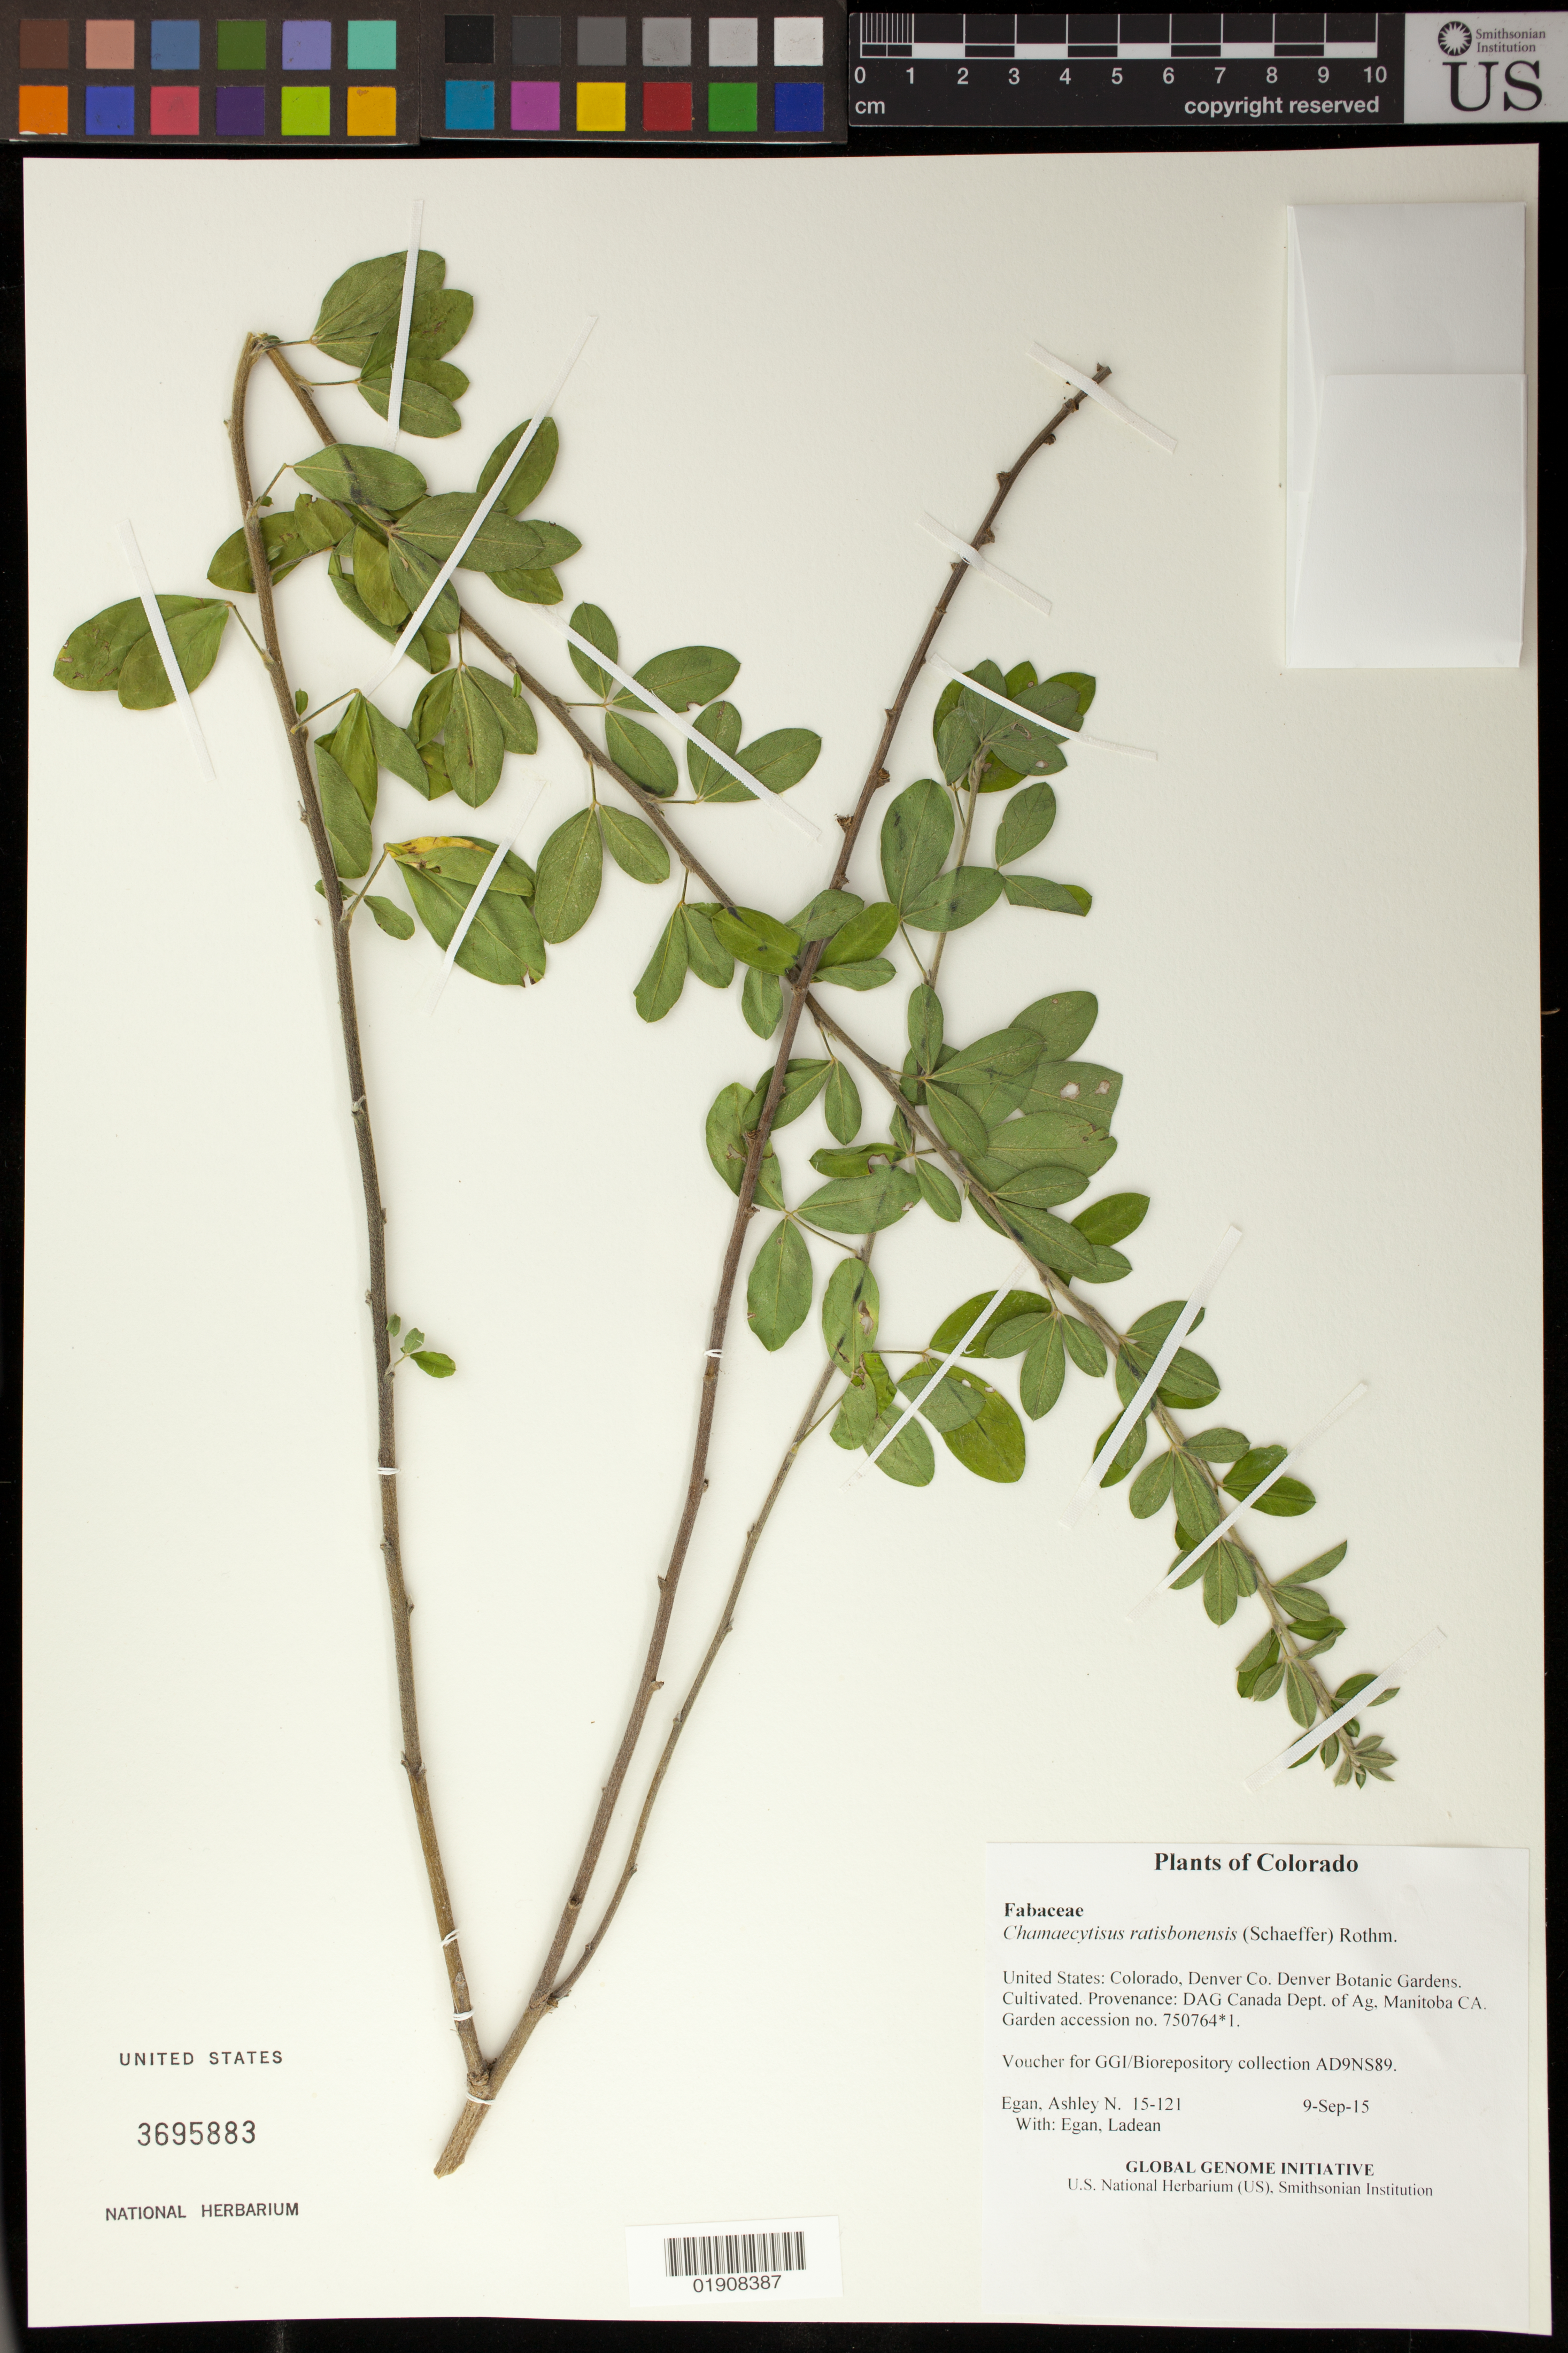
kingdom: Plantae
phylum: Tracheophyta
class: Magnoliopsida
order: Fabales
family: Fabaceae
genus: Cytisus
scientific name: Cytisus ratisbonensis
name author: Schaeff.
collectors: A. N. Egan & L. Egan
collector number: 15-121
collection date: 2015-09-09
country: United States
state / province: Colorado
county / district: Denver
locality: Denver Botanic Gardens. Cultivated. Provenance: DAG Canada Dept. of Ag, Manitoba CA. Garden accession no. 750764.1.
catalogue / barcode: US 3695883